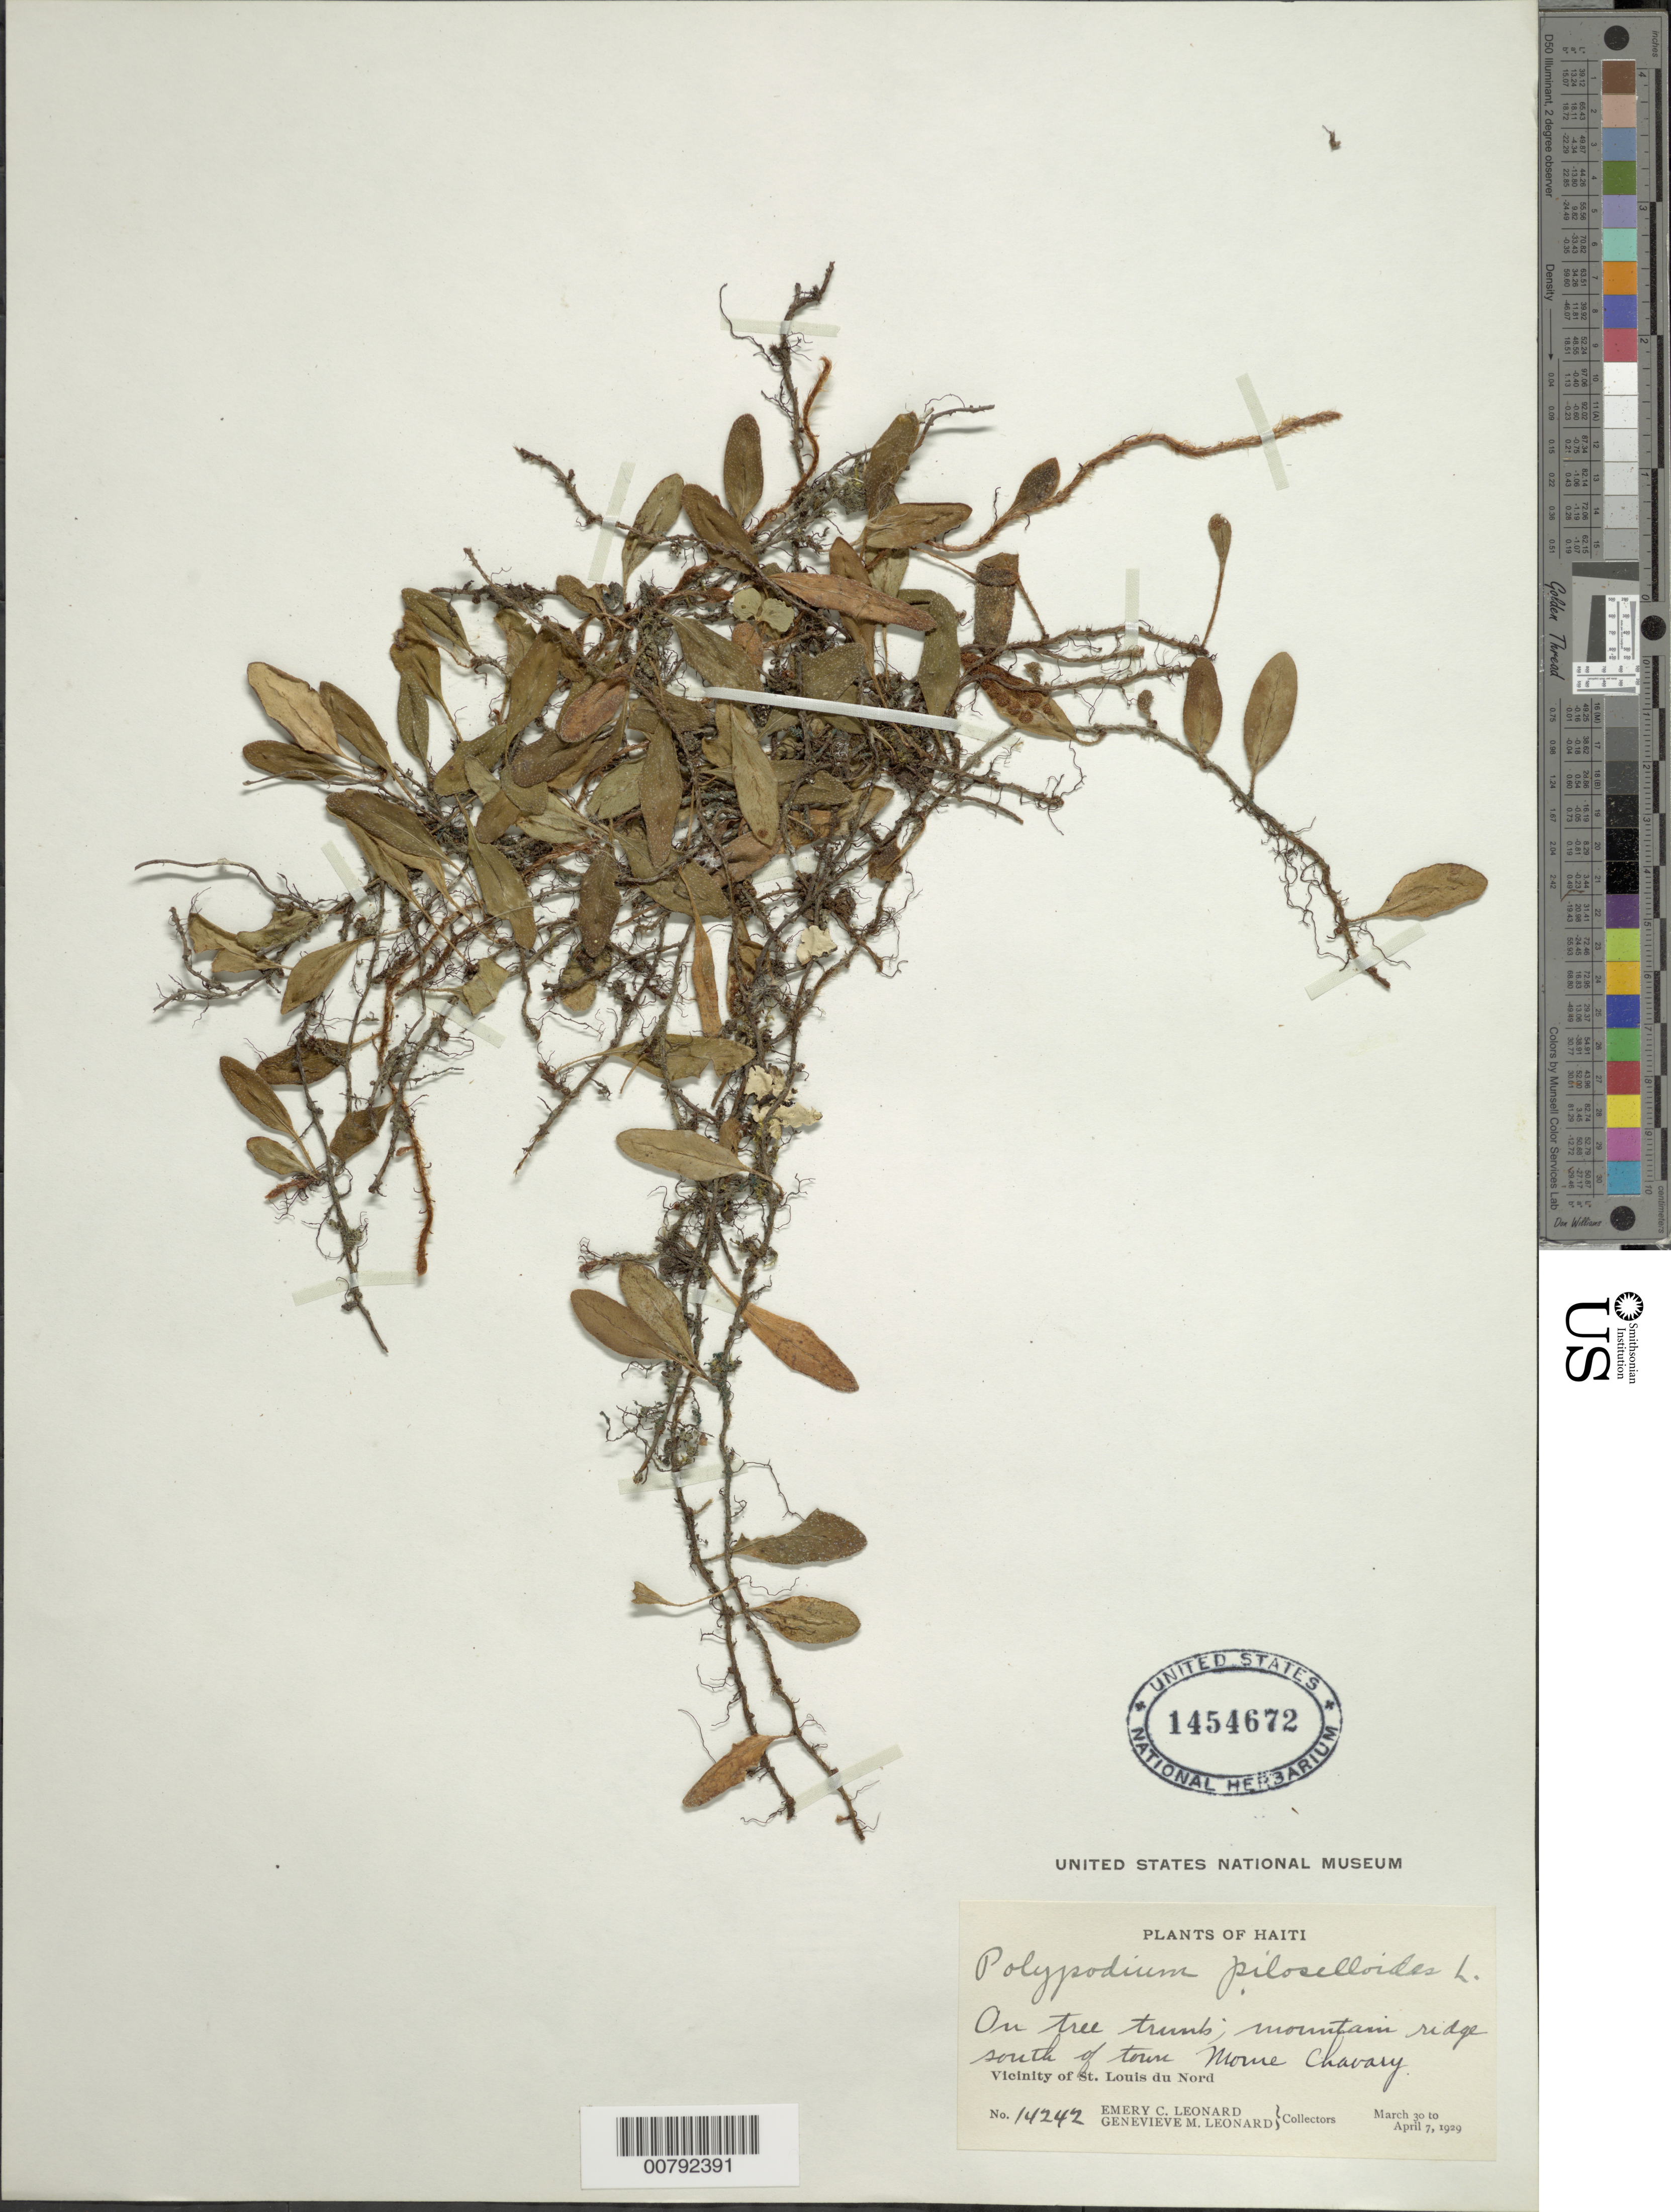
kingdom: Plantae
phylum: Tracheophyta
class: Polypodiopsida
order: Polypodiales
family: Polypodiaceae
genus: Microgramma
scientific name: Microgramma piloselloides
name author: (L.) Copel.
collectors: E. C. Leonard & G. M. Leonard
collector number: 14242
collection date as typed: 30 Mar 1929 07 Apr 1929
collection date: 1929-03-30/1929-04-07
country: Haiti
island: Hispaniola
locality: St. Louis du Nord, S of town, Morne Chavary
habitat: Mountain ridge, on tree trunk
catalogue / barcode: US 1454672